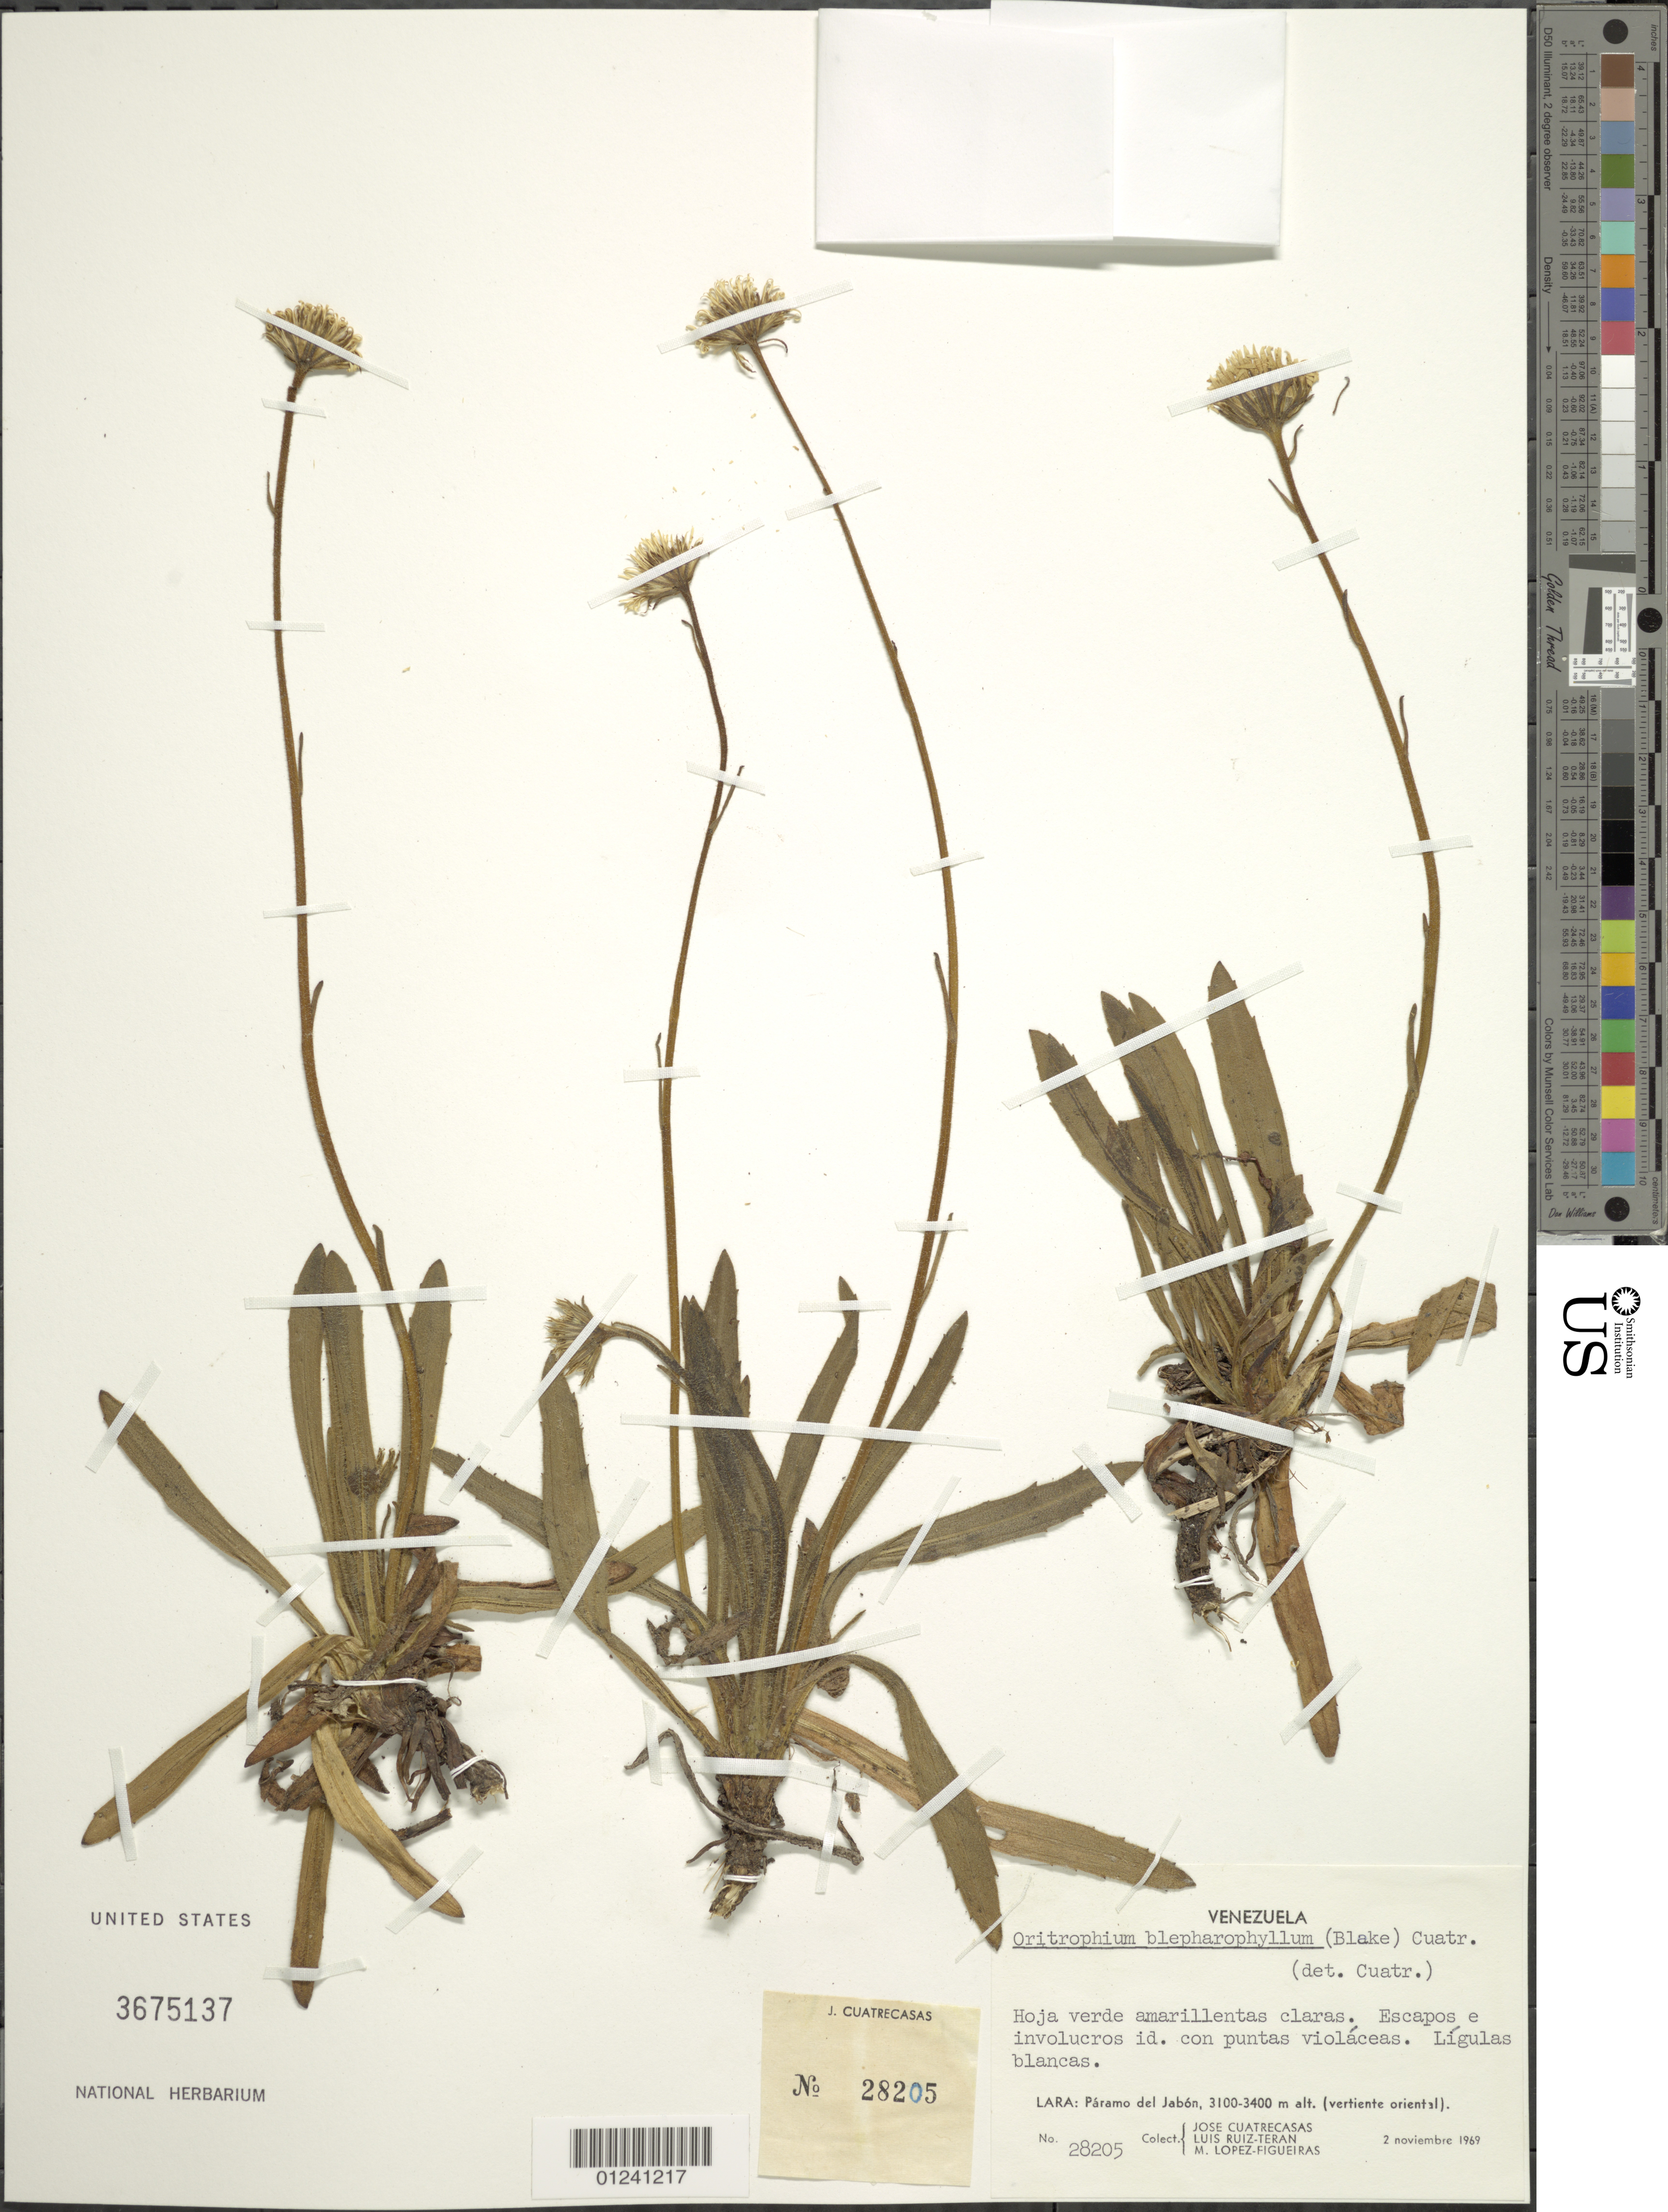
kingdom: Plantae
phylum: Tracheophyta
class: Magnoliopsida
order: Asterales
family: Asteraceae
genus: Oritrophium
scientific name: Oritrophium blepharophyllum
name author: (S.F. Blake) Cuatrec.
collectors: J. Cuatrecasas, L. E. Ruíz-Terán & M. López Figueiras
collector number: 28205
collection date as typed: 02 Nov 1969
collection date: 1969-11-02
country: Venezuela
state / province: Lara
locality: Paramo del Jabon.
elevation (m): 3100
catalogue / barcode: US 3675137